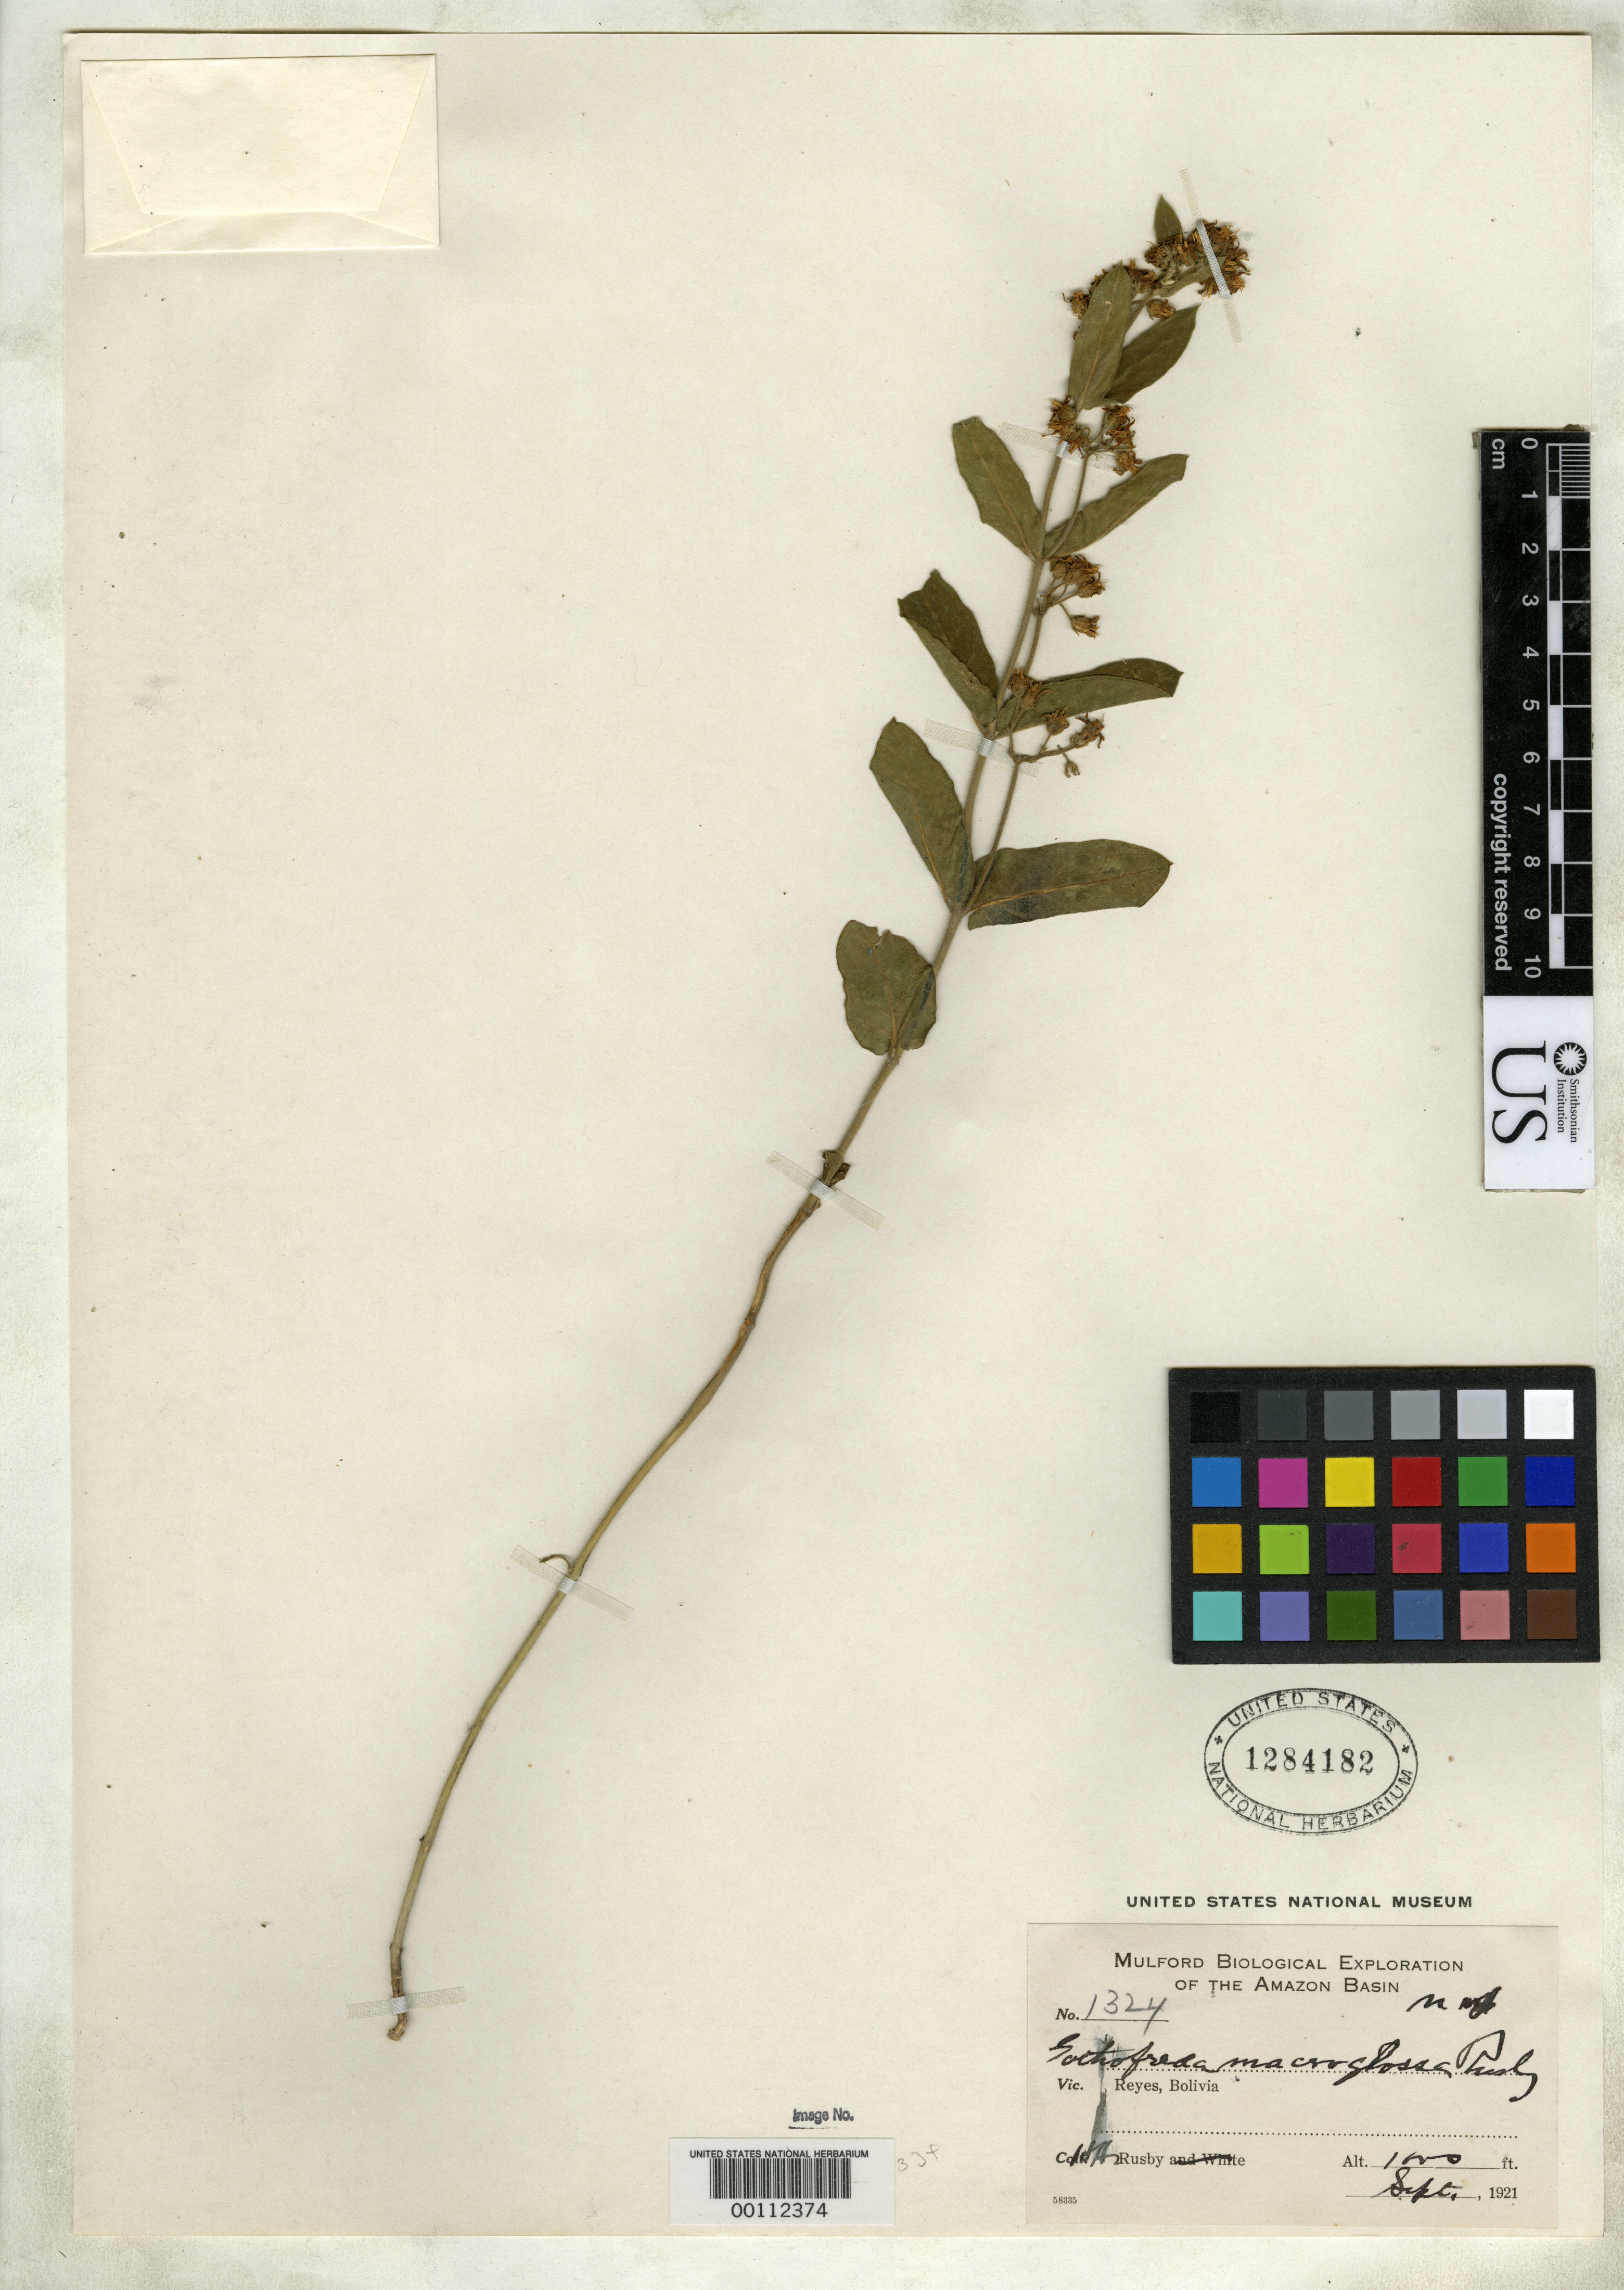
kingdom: Plantae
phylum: Tracheophyta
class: Magnoliopsida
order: Gentianales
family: Apocynaceae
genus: Gothofreda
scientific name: Gothofreda macroglossa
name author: Rusby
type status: Isotype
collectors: H. H. Rusby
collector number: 1324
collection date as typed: Sep. 1921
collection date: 1921-09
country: Bolivia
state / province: Beni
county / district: José Ballivián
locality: Reyes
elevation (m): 305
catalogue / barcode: US 1284182